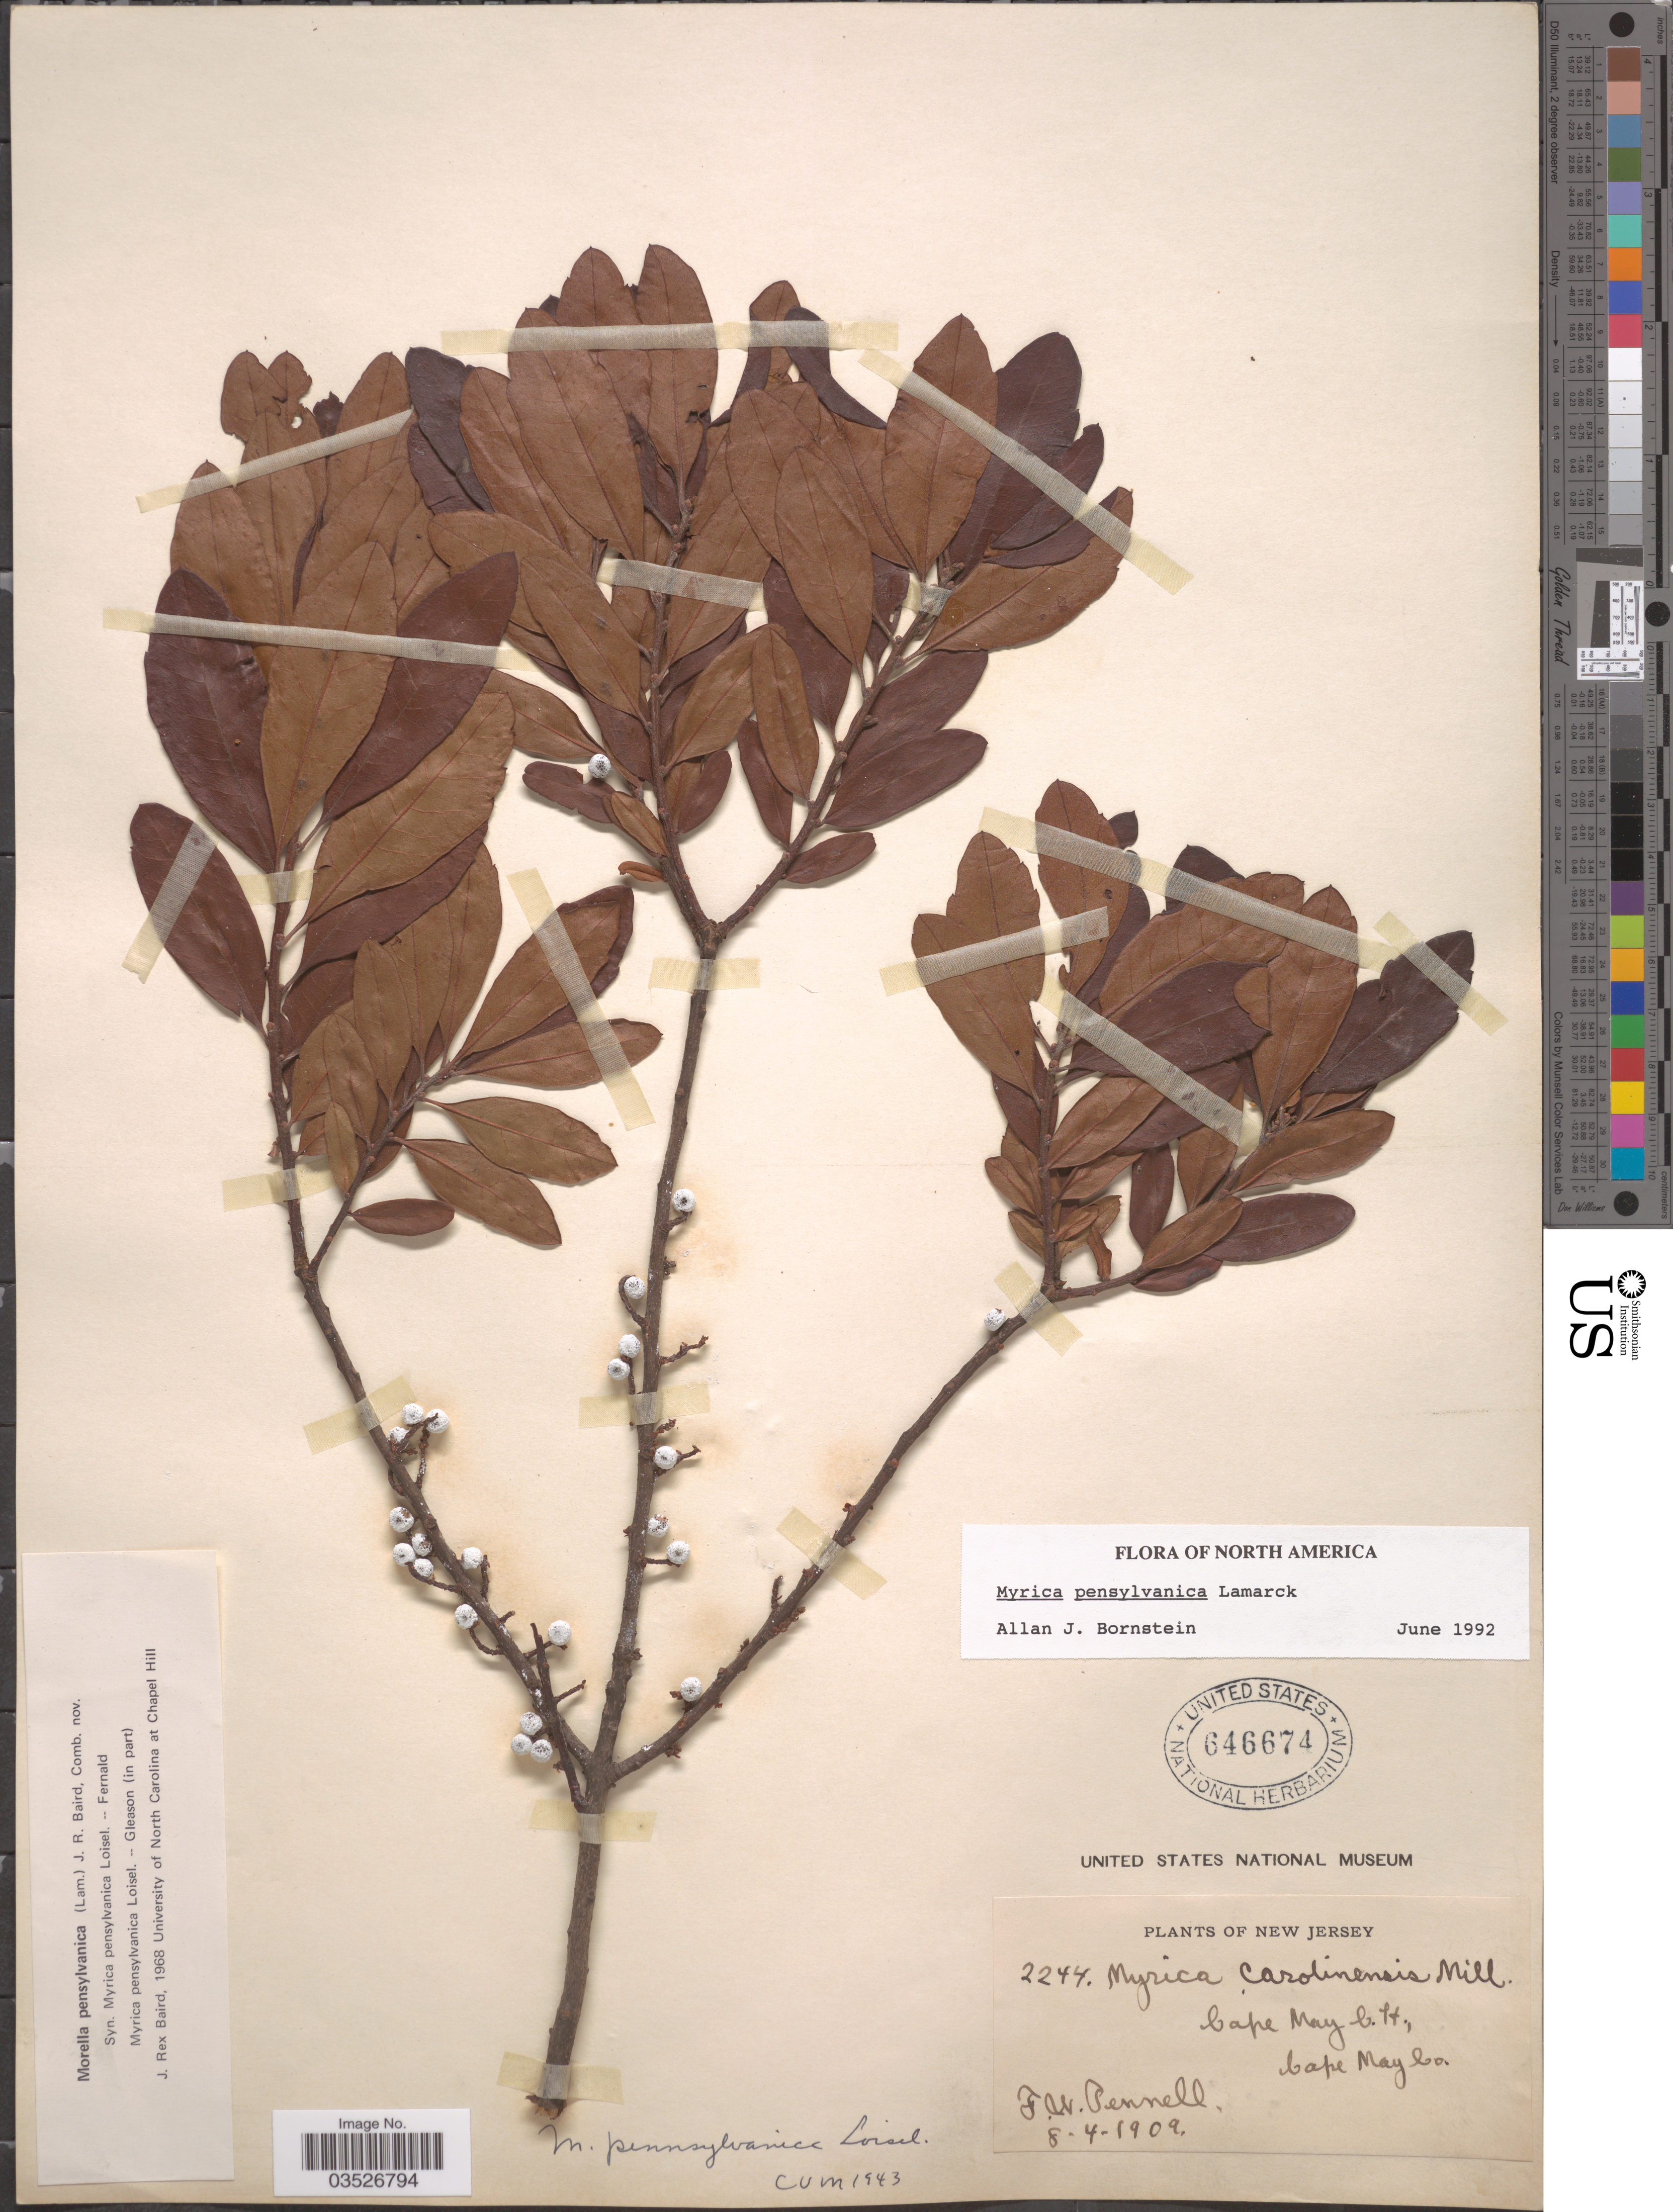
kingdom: Plantae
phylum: Tracheophyta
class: Magnoliopsida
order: Fagales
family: Myricaceae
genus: Morella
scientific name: Morella pensylvanica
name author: (Mirb.) Kartesz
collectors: F. W. Pennell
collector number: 2244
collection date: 1909-08-04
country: United States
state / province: New Jersey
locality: Cape May C.H., Cape May Co.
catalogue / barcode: US 646674